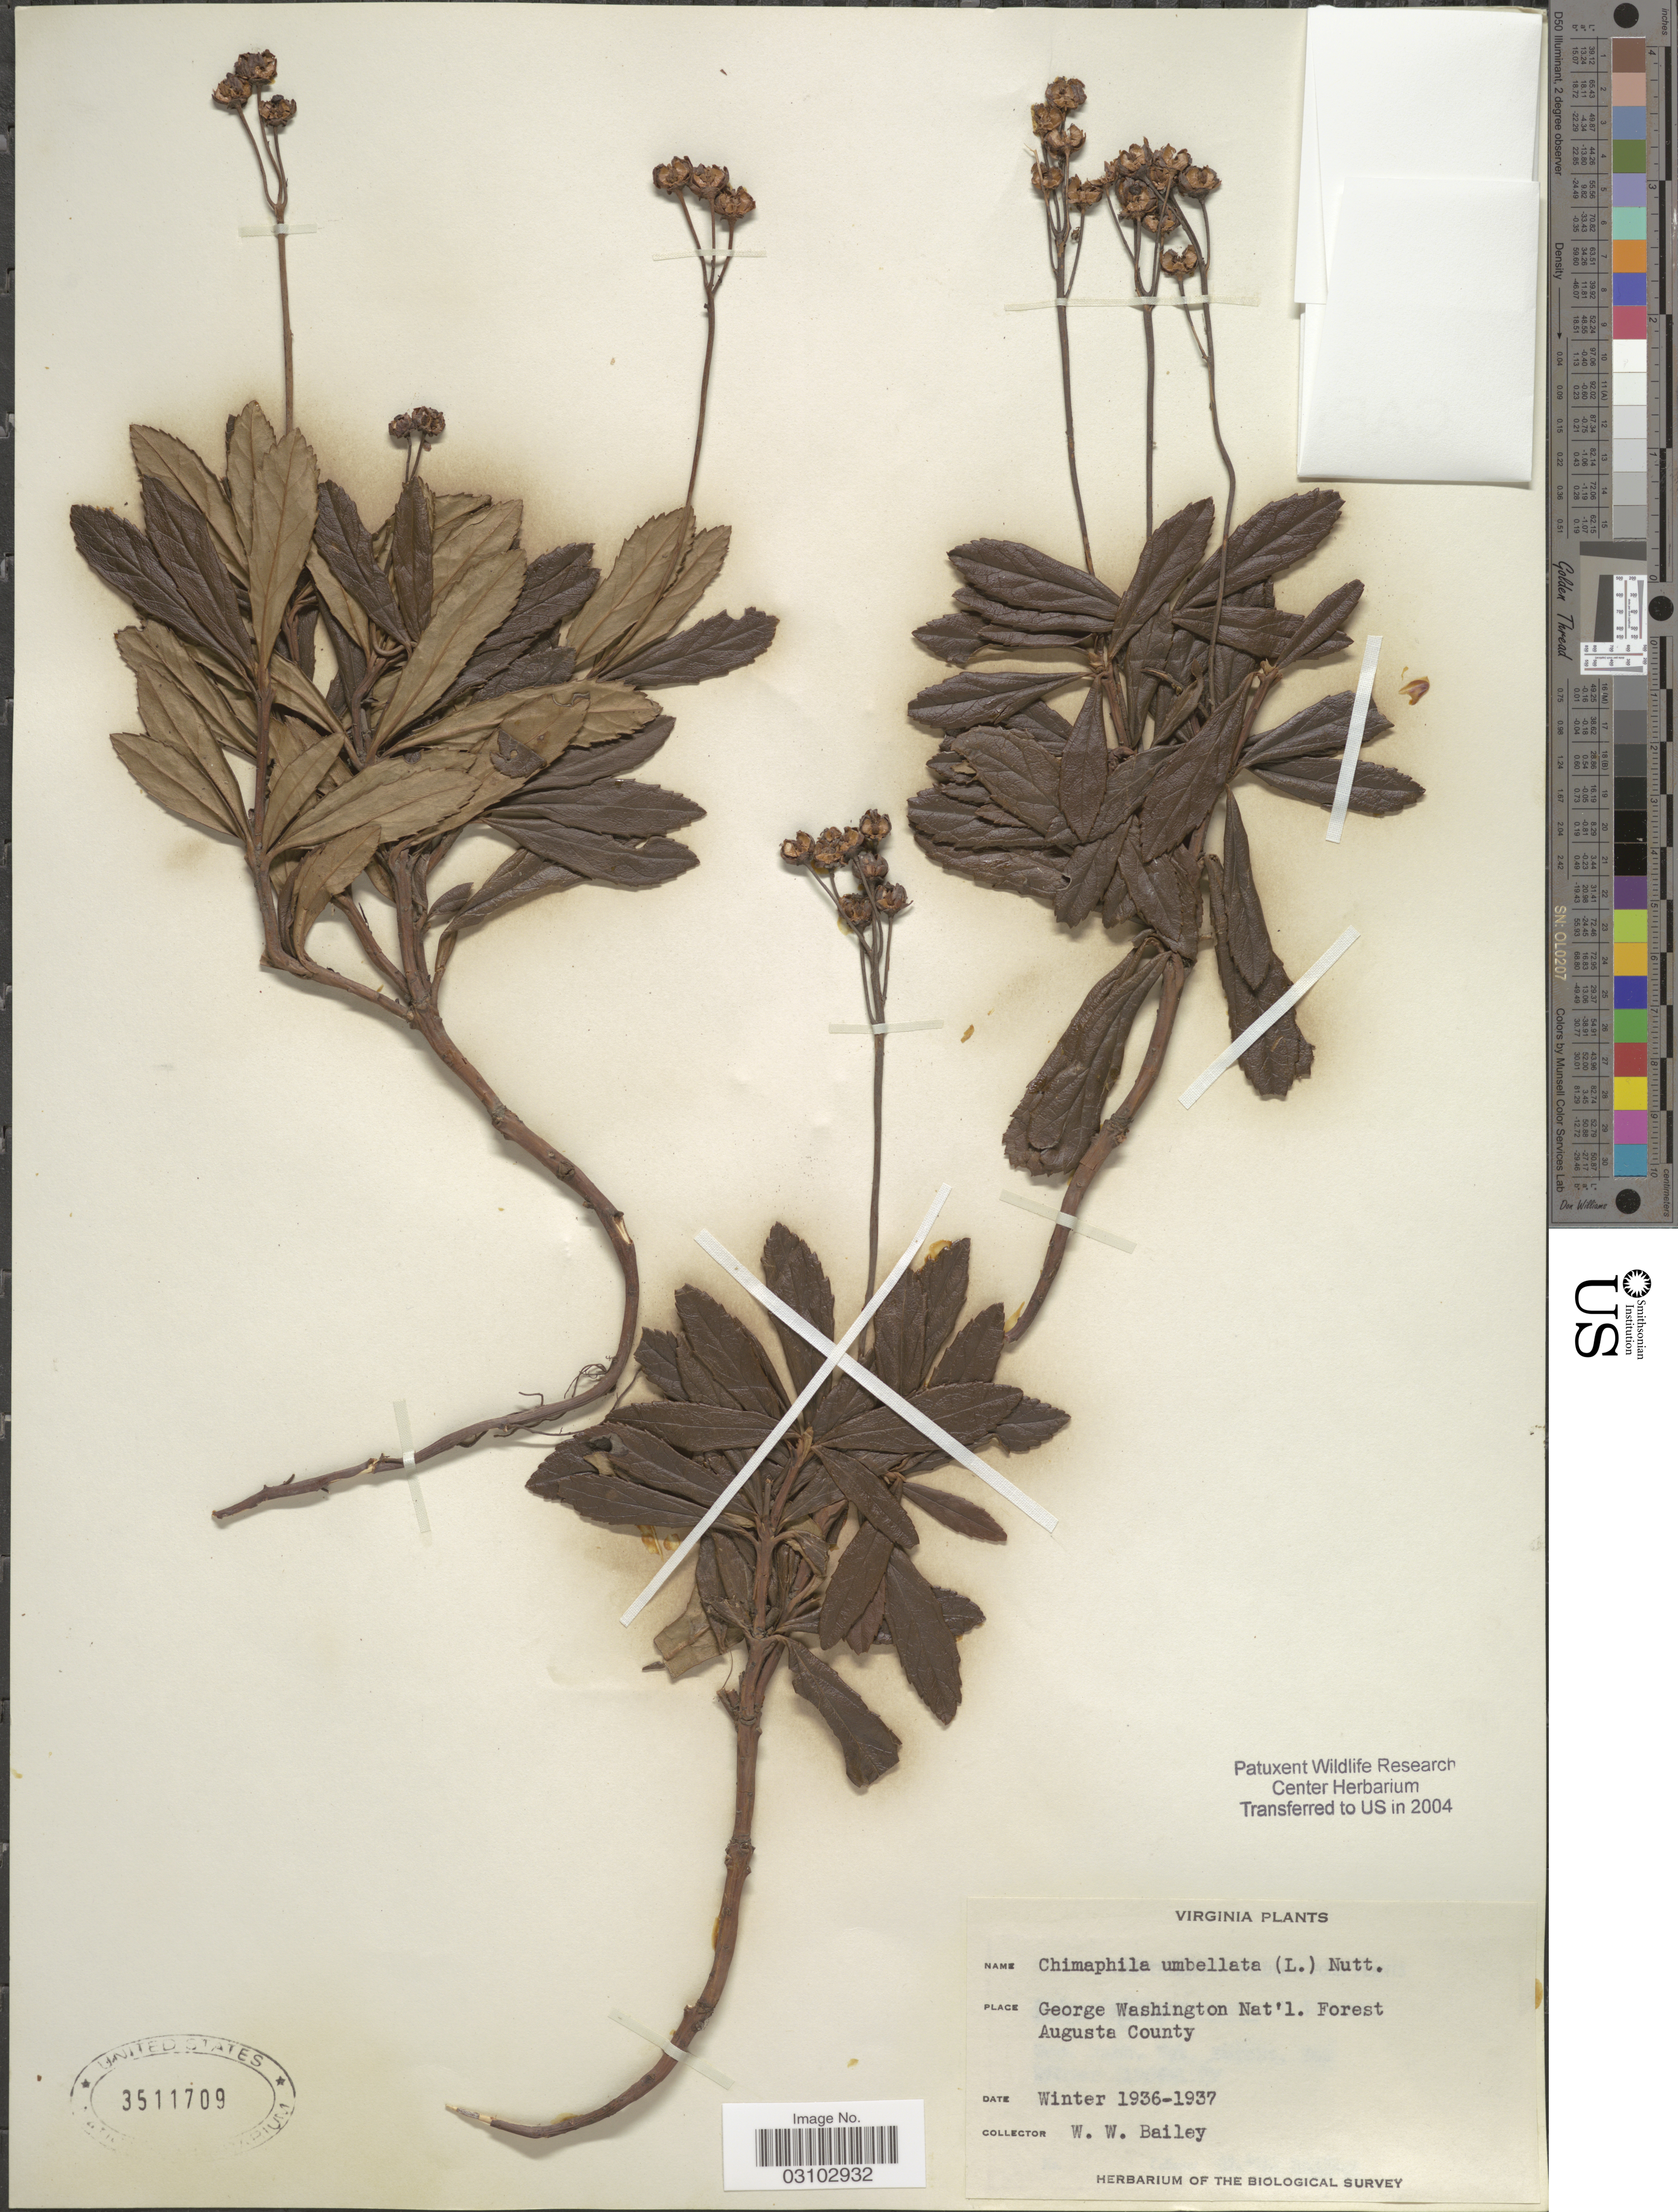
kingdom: Plantae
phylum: Tracheophyta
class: Magnoliopsida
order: Ericales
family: Ericaceae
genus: Chimaphila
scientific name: Chimaphila umbellata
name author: (L.) W.P.C. Barton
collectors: W. W. Bailey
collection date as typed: Winter 1936-1937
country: United States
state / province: Virginia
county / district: Augusta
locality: George Washington Nat'l. Forest Augusta County.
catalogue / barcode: US 3511709